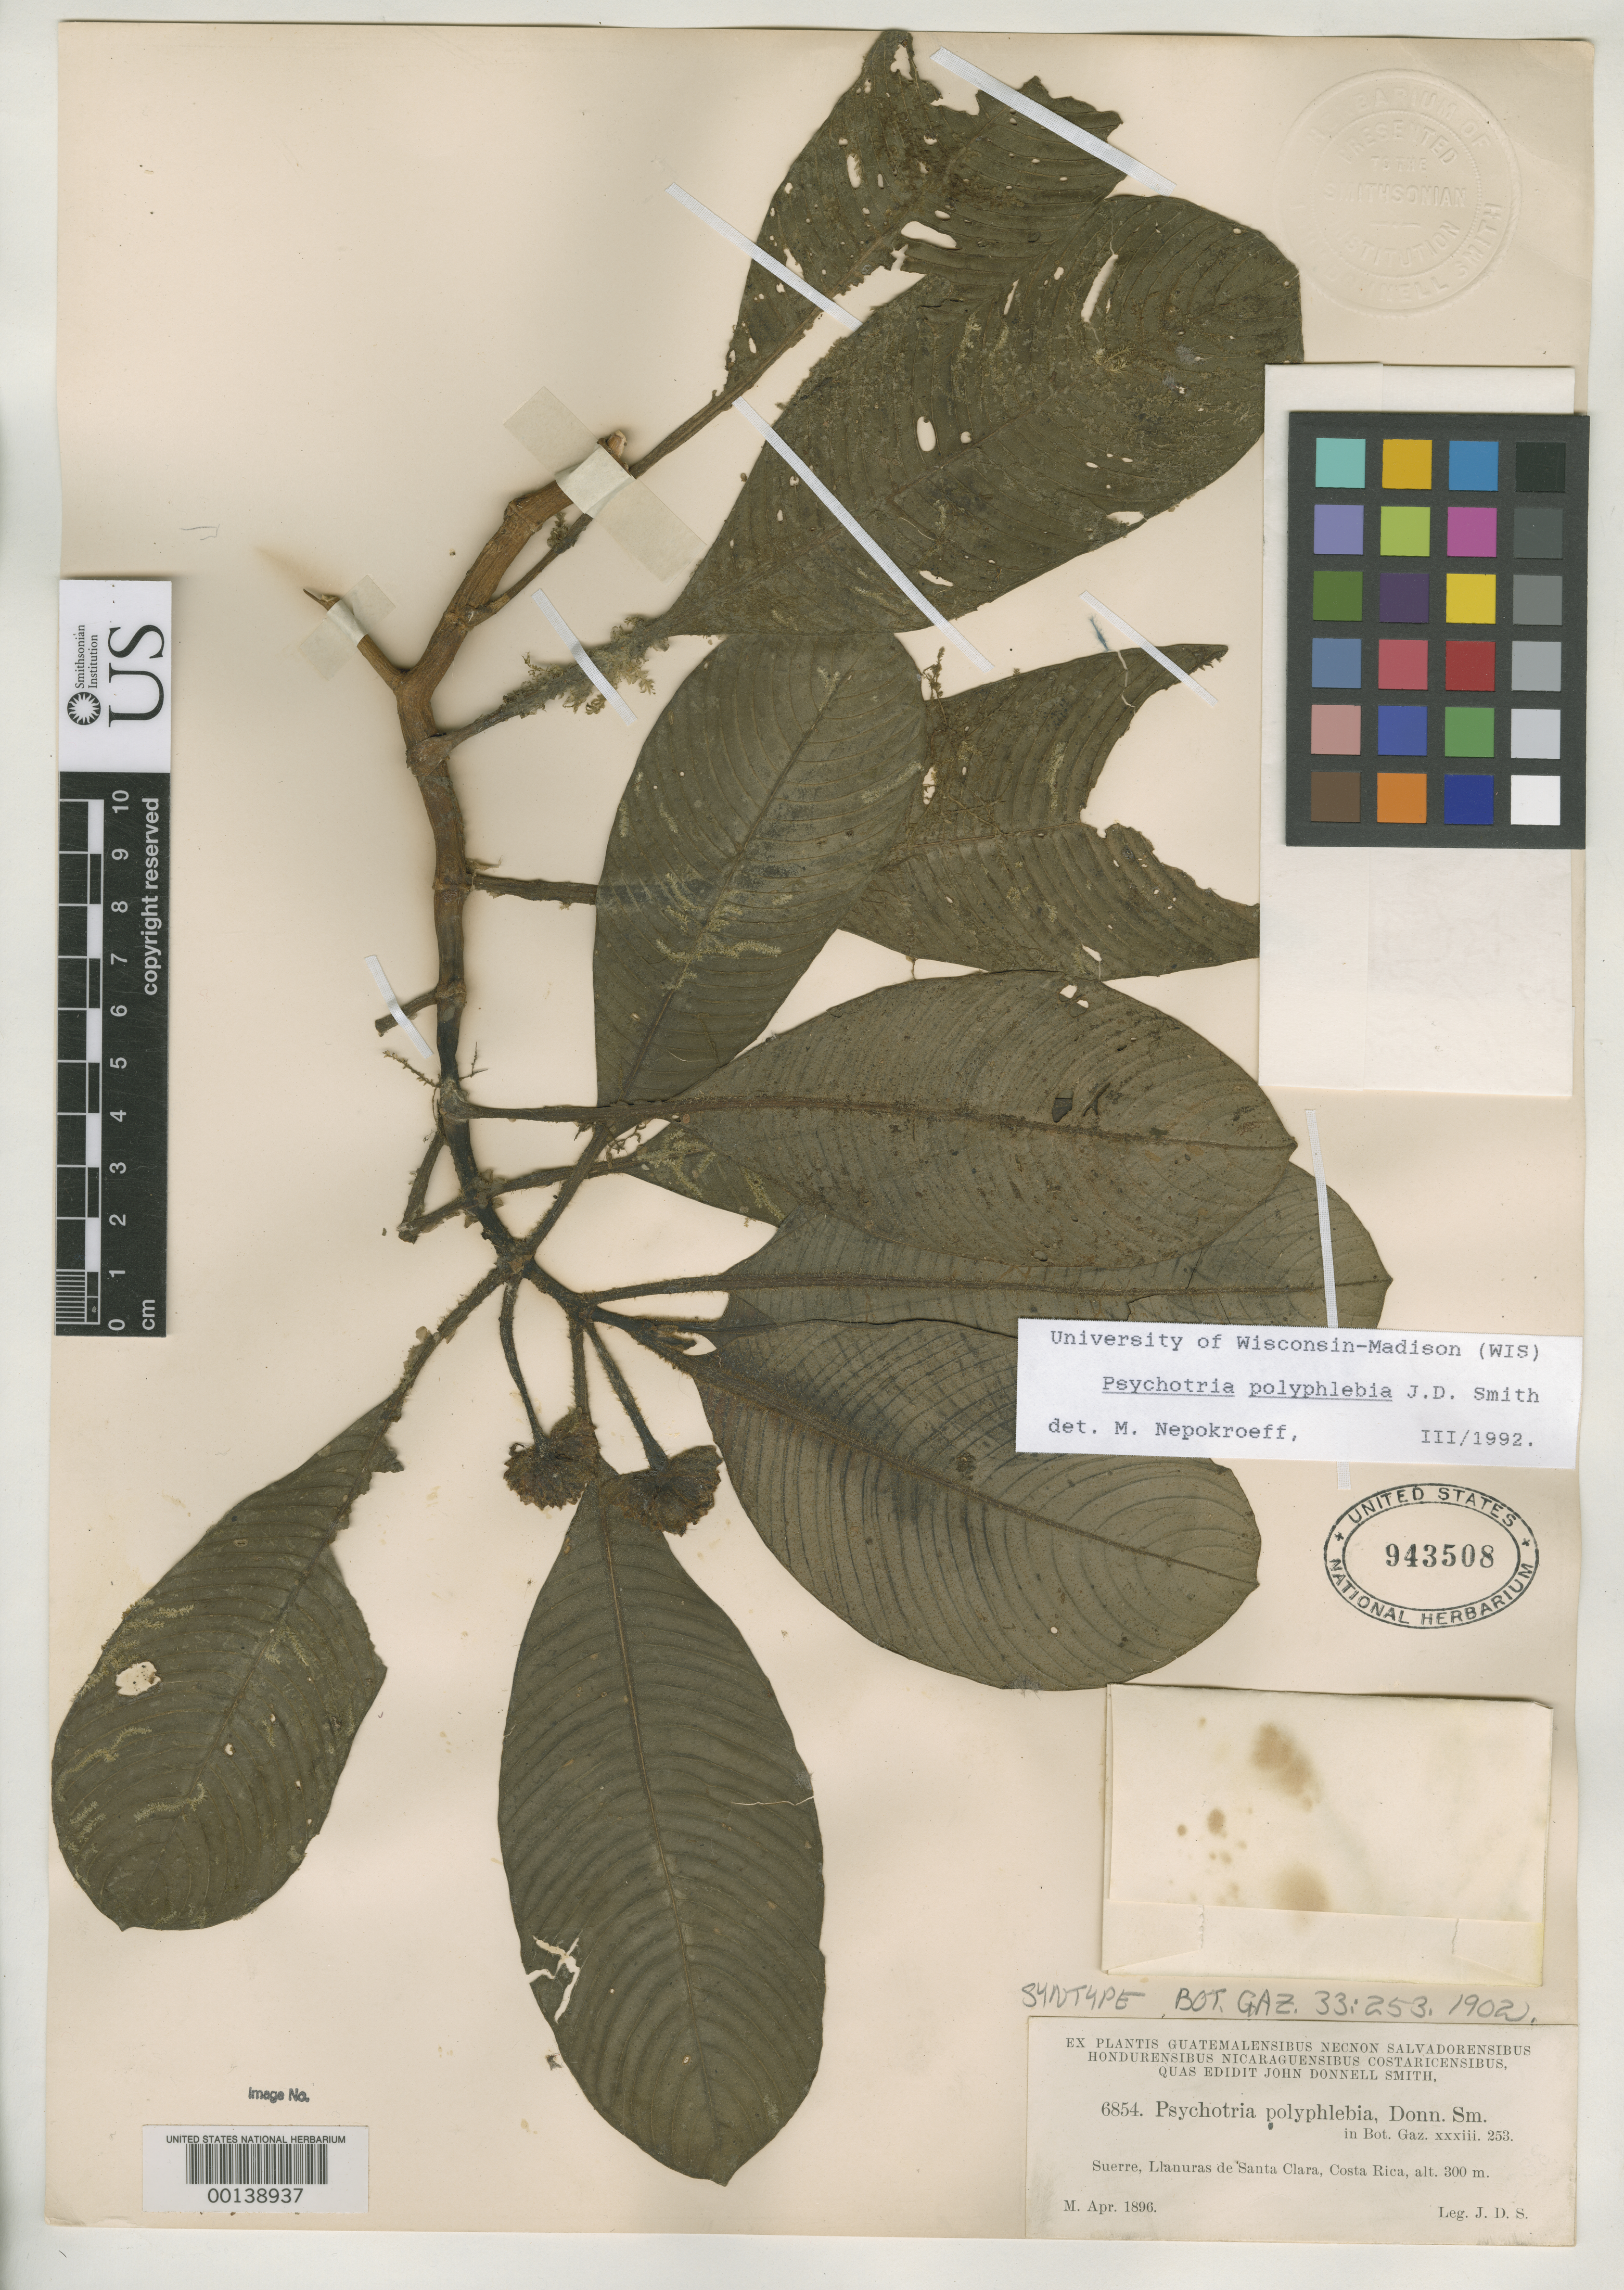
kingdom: Plantae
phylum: Tracheophyta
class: Magnoliopsida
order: Gentianales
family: Rubiaceae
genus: Psychotria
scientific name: Psychotria polyphlebia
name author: Donn. Sm.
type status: Syntype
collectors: J. Donnell Smith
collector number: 6854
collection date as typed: Apr 1896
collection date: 1896-04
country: Costa Rica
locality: Suerre, Llanuras de Santa Clara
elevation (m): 300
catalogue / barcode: US 943508